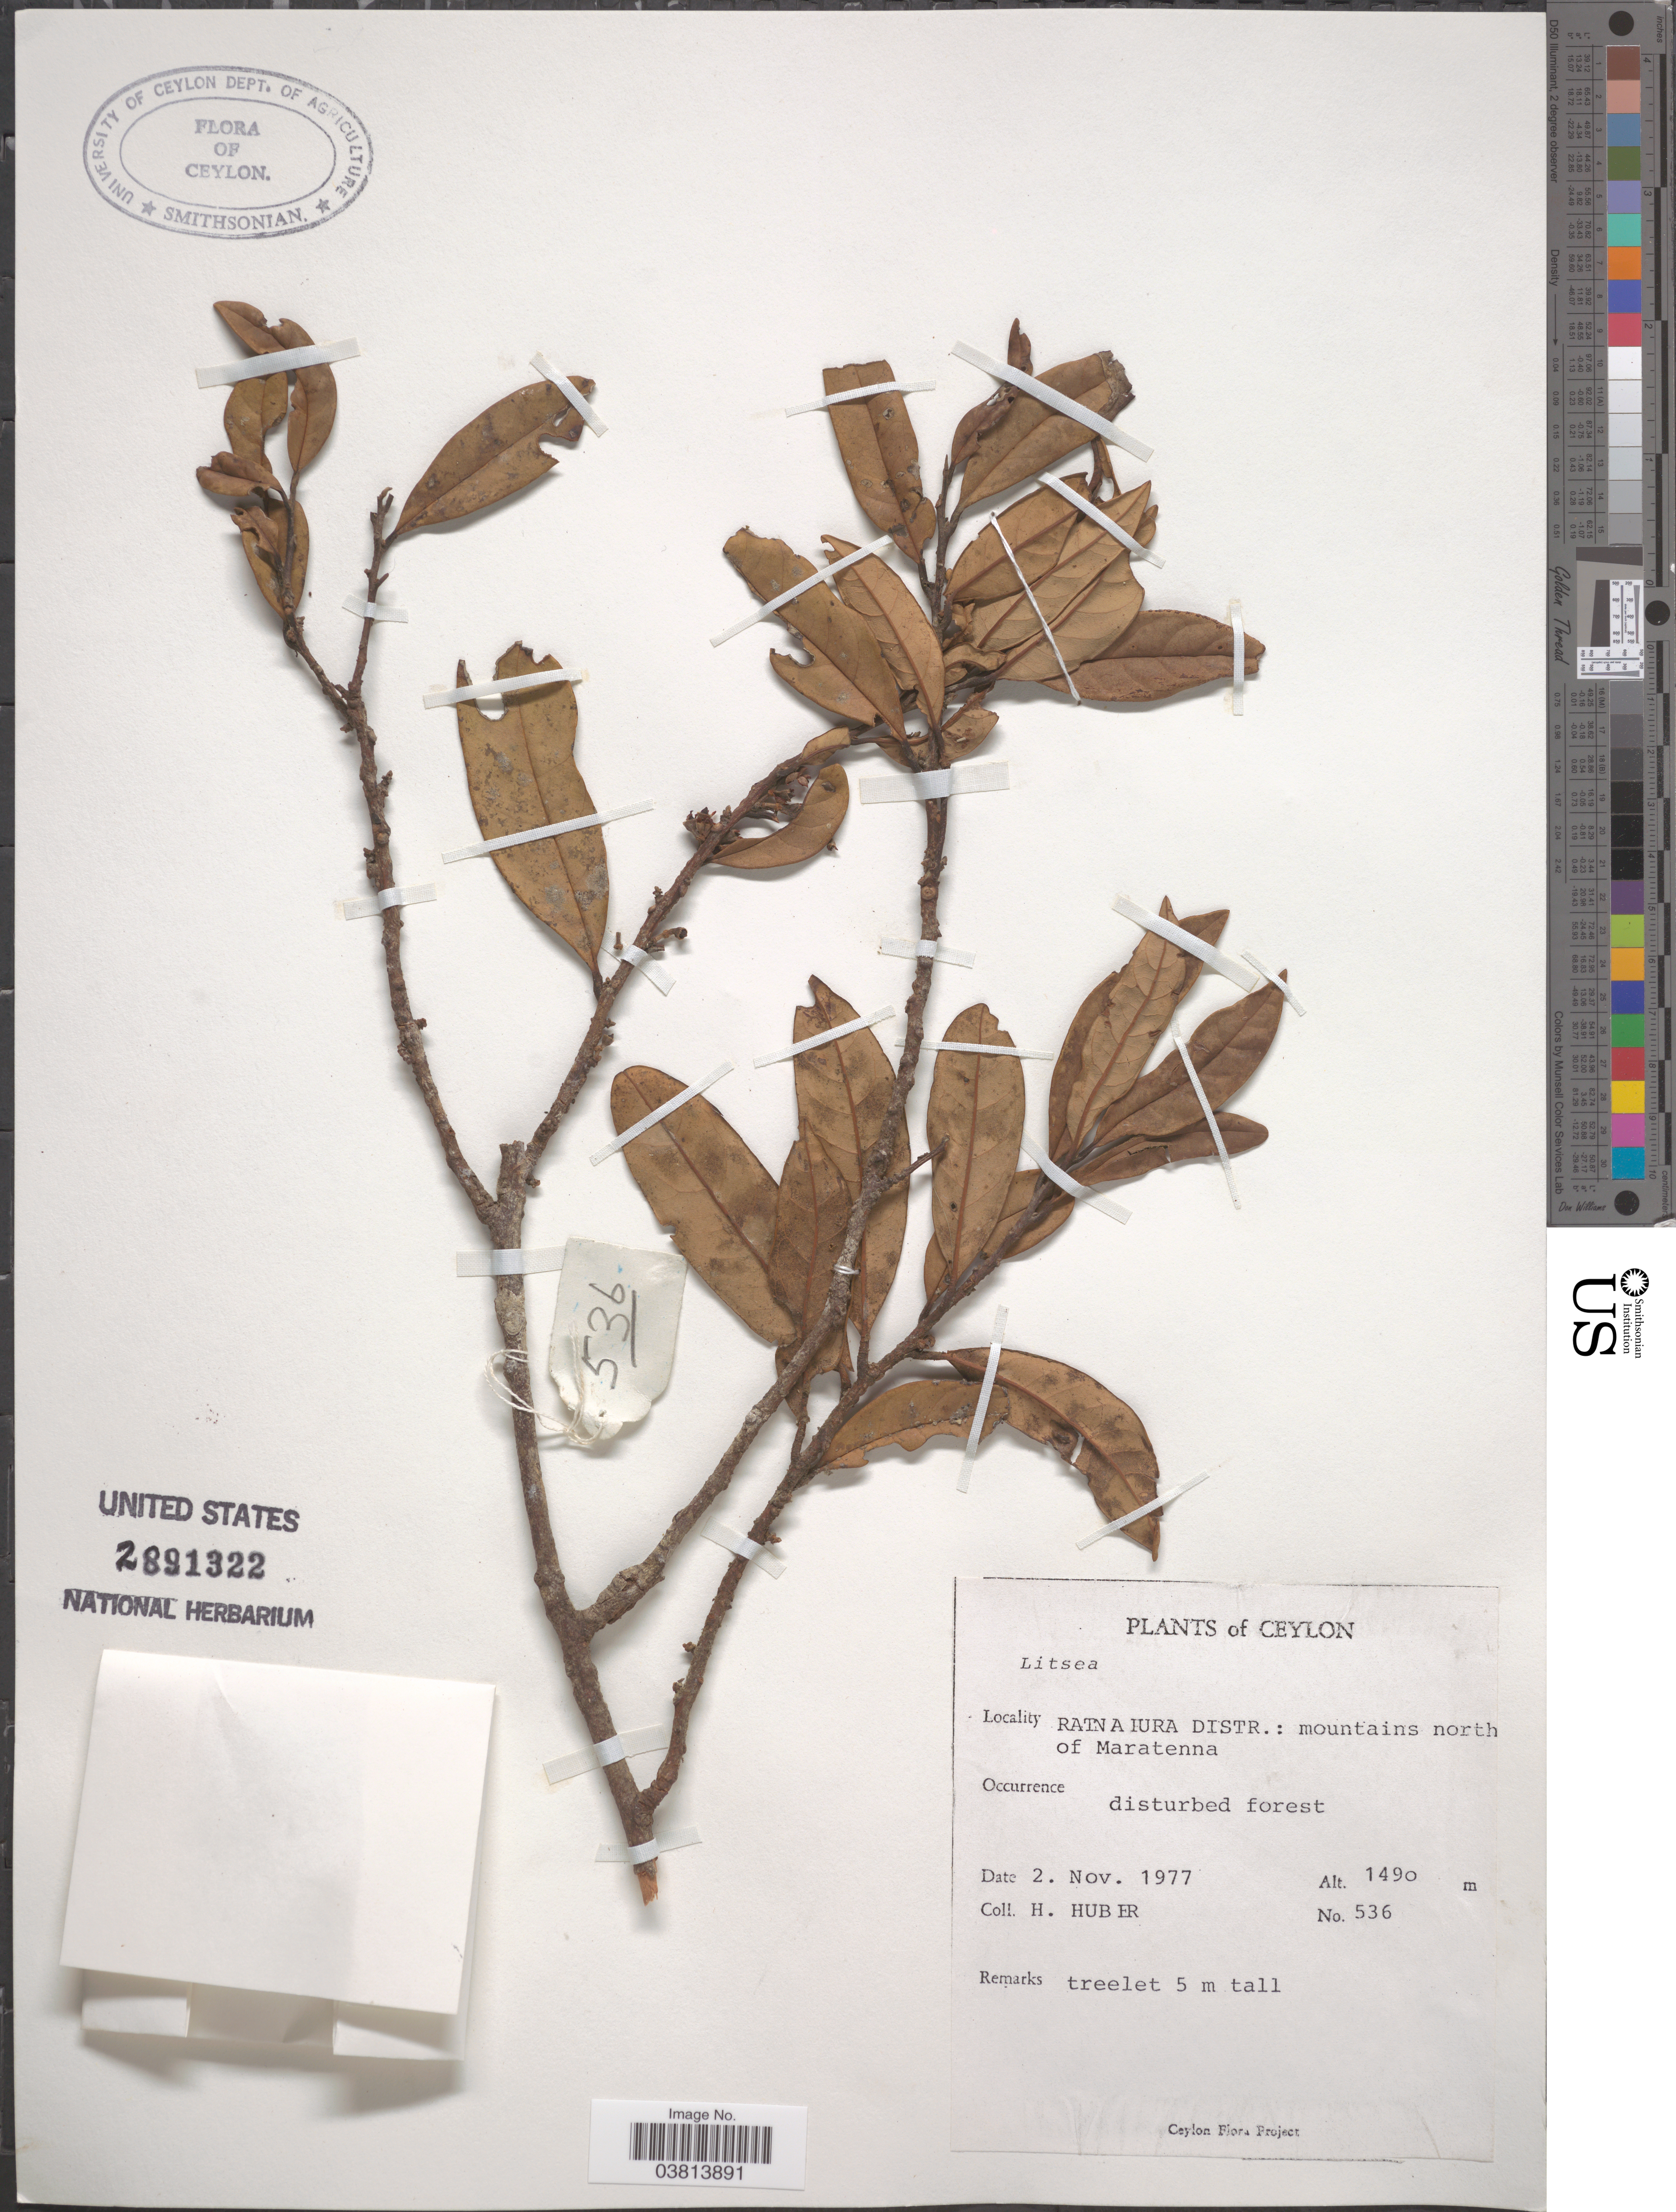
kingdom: Plantae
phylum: Tracheophyta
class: Magnoliopsida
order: Laurales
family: Lauraceae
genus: Litsea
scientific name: Litsea sp.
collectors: H. Huber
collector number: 536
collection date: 1977-11-02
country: Sri Lanka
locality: Ceylon. Ratnapura Distr.: mountains north of Maratenna.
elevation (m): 1490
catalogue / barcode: US 2891322